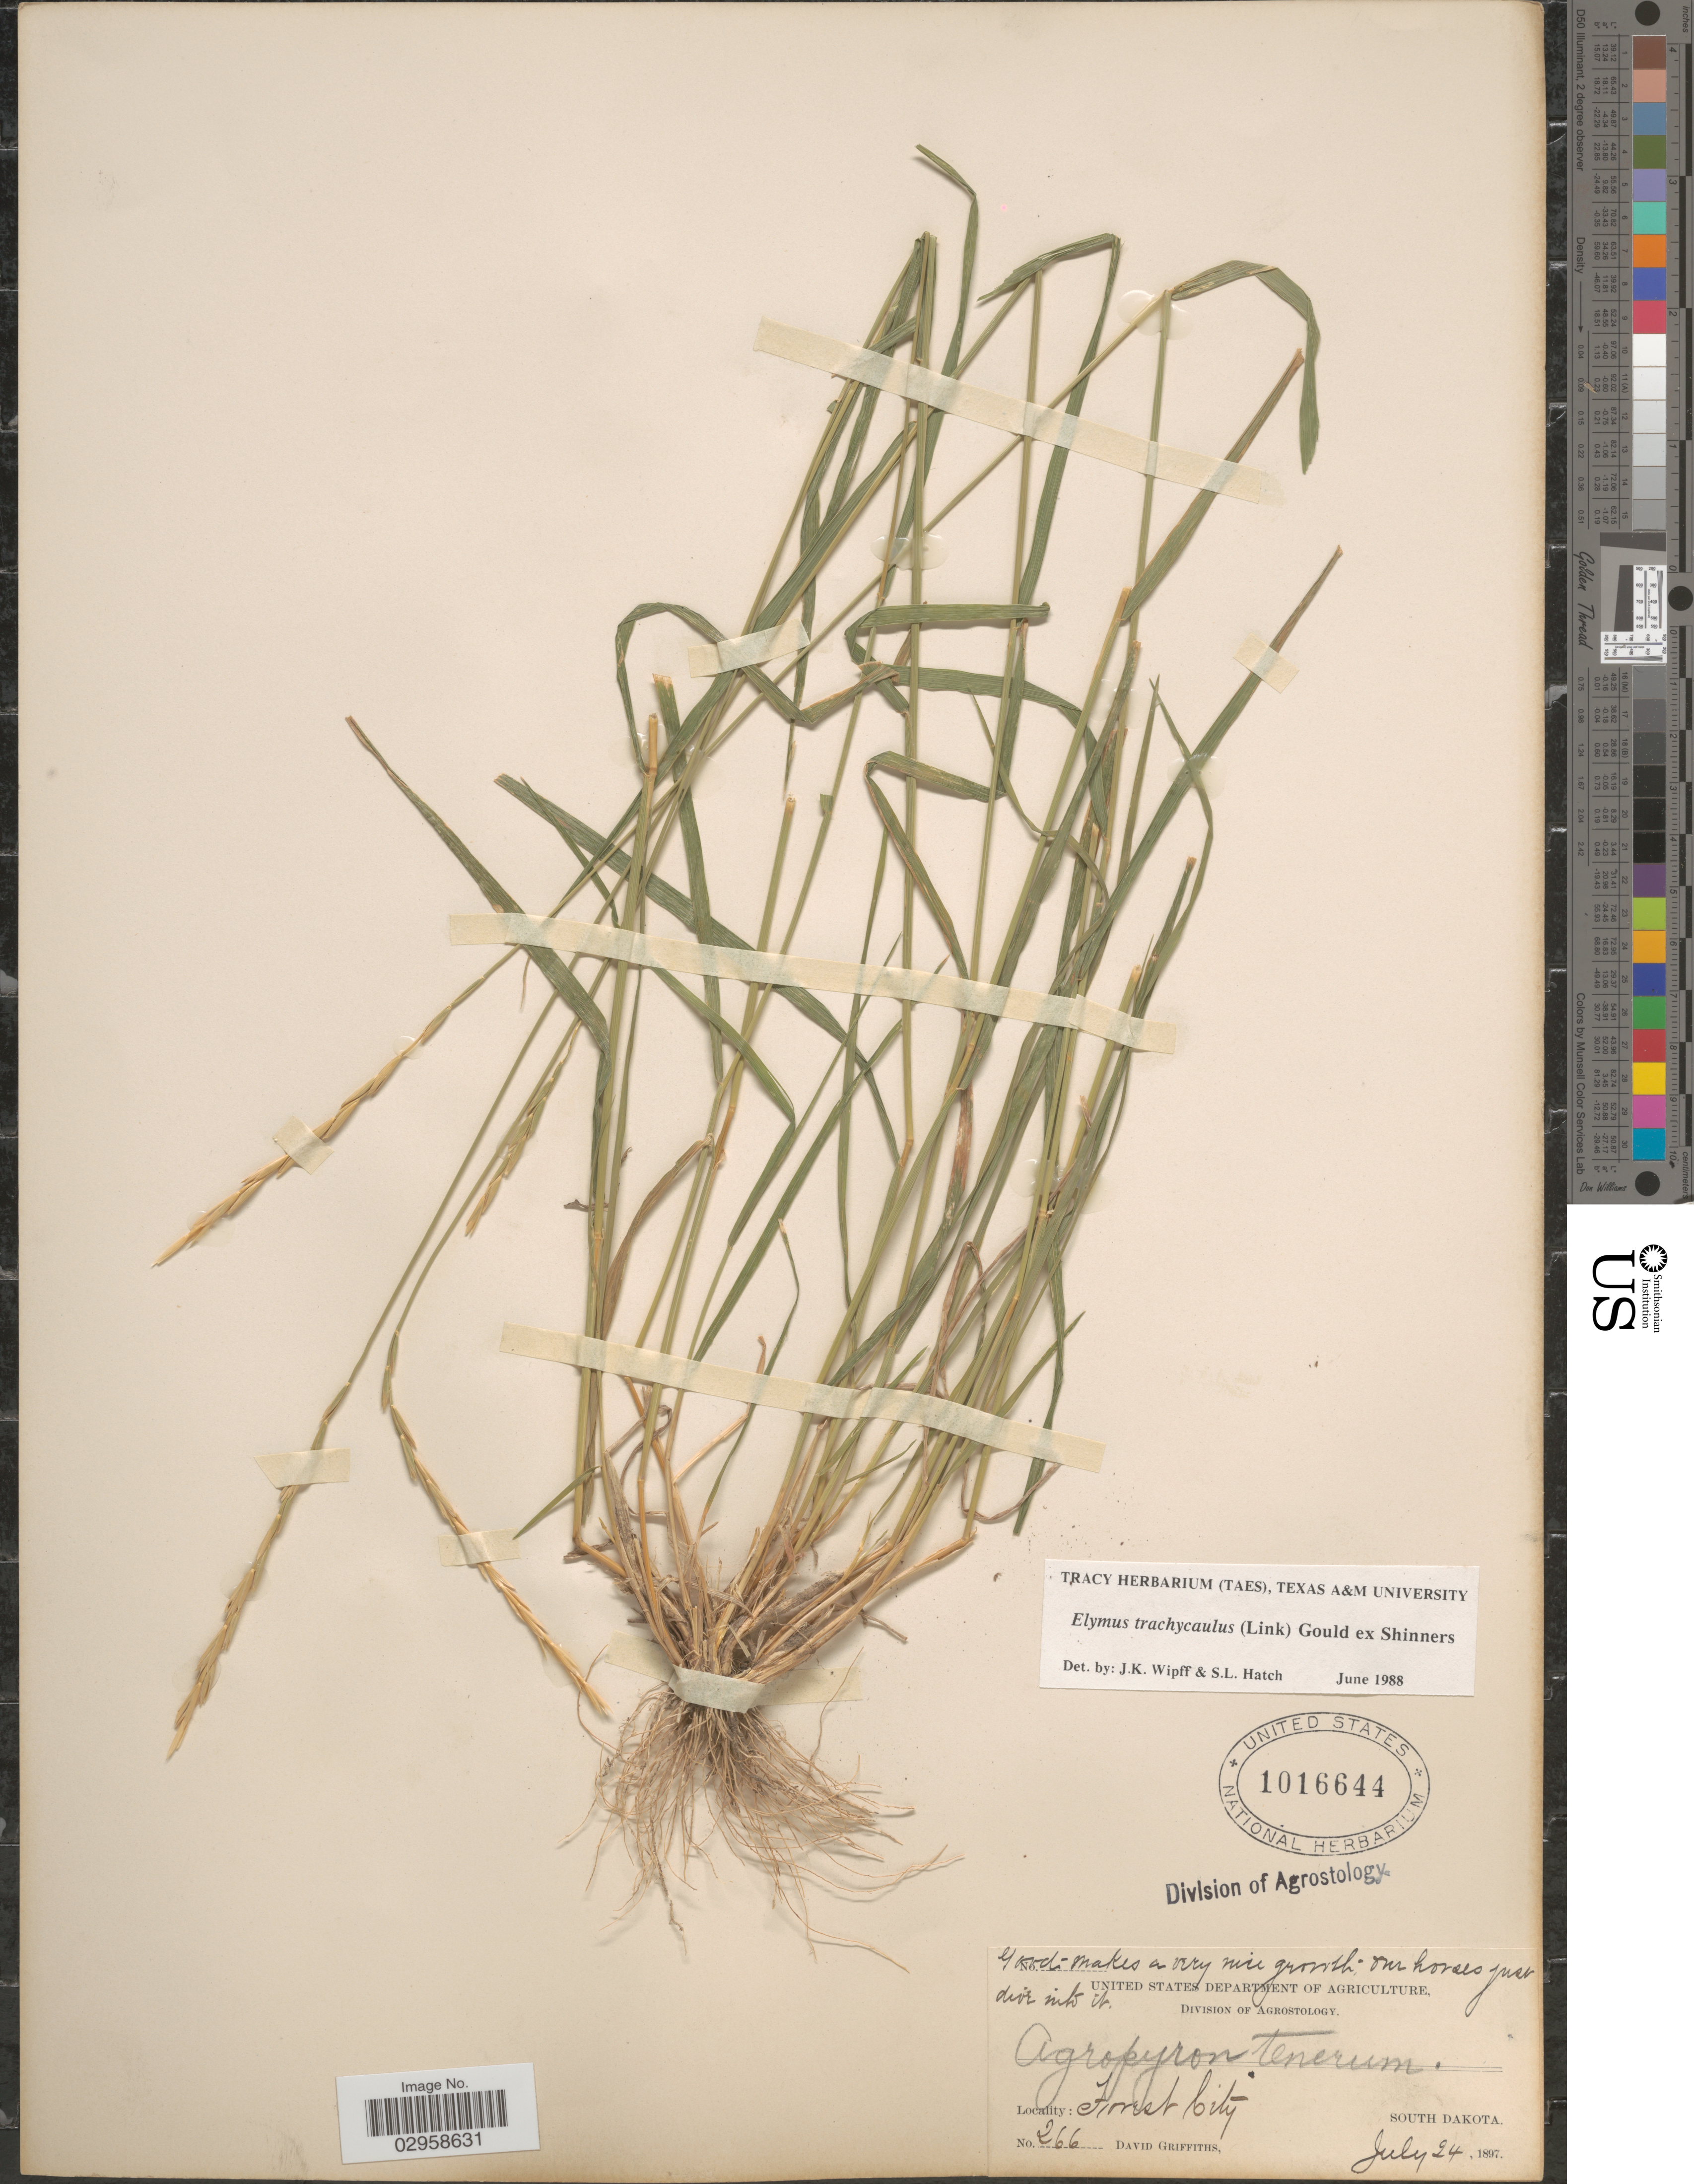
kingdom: Plantae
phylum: Tracheophyta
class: Liliopsida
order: Poales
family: Poaceae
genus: Elymus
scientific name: Elymus trachycaulus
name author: (Link) Gould ex Shinners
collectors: D. Griffiths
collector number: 266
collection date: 1897-07-24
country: United States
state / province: South Dakota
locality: Forest City.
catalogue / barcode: US 1016644